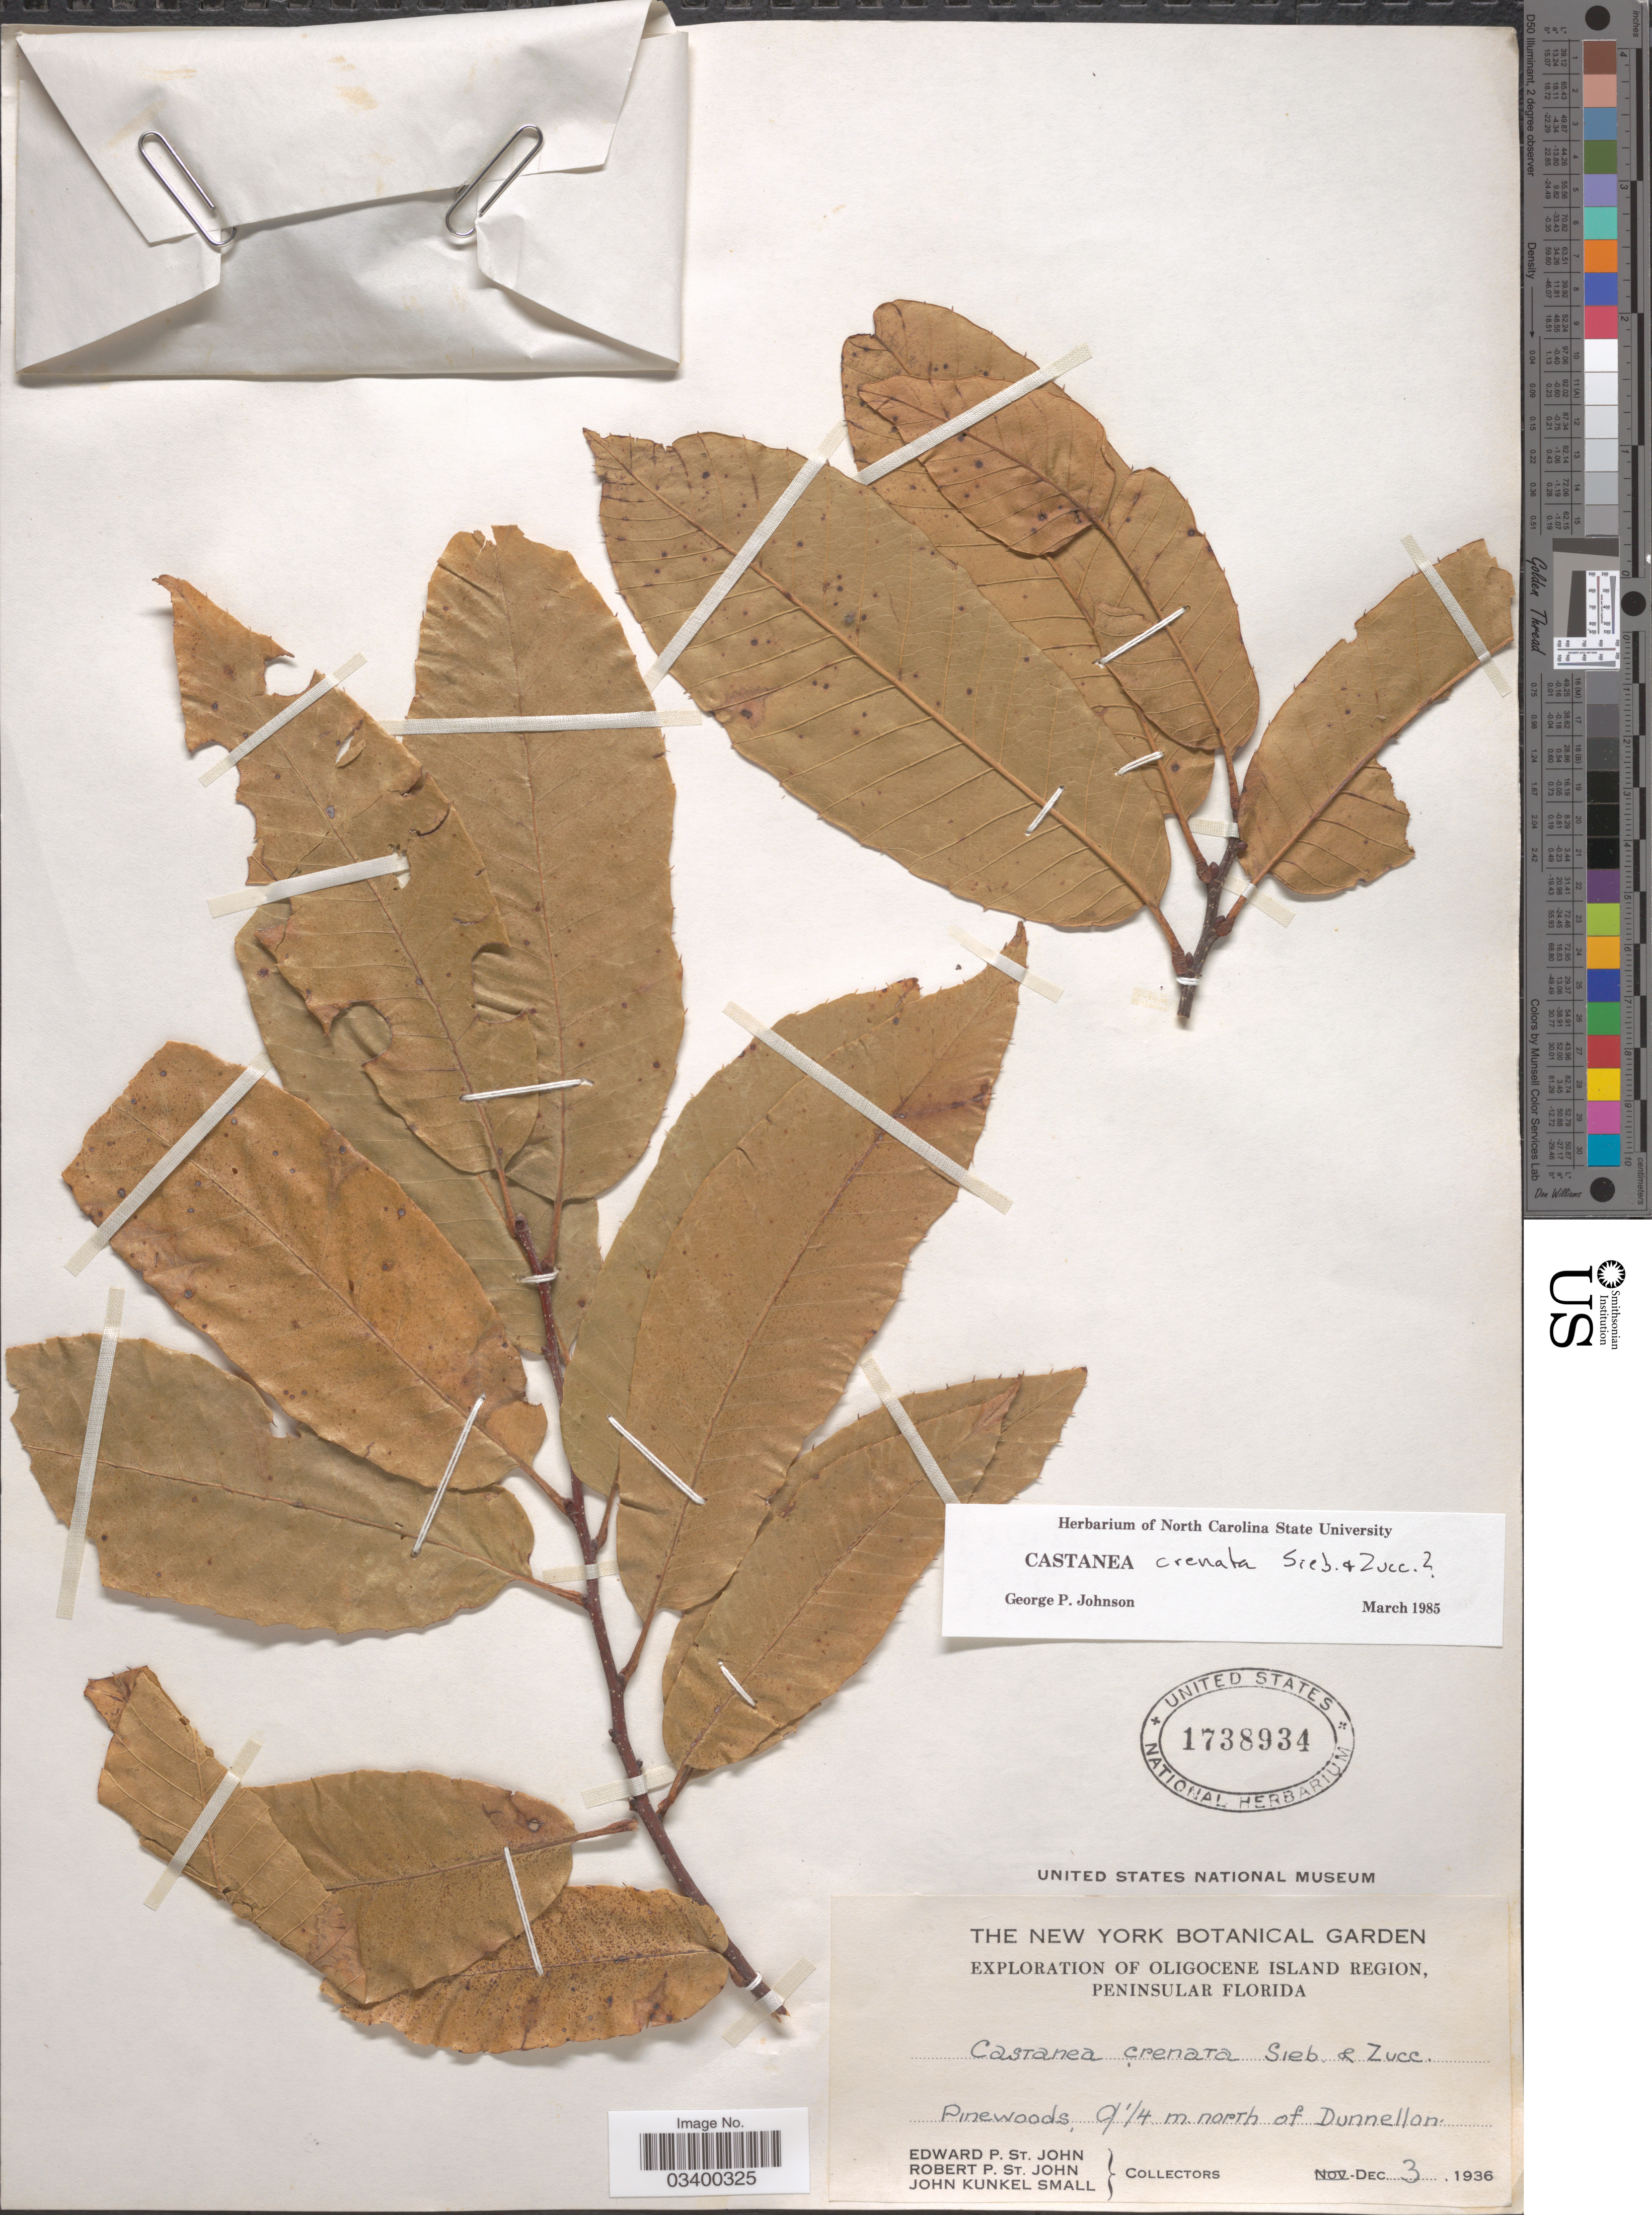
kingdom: Plantae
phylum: Tracheophyta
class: Magnoliopsida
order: Fagales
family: Fagaceae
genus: Castanea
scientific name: Castanea crenata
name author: Siebold & Zucc.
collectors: E. P. St. John, R. P. St. John & J. K. Small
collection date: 1936-12-03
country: United States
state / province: Florida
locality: Oligocene Island Region. Peninsular Florida. Pinewoods, 9¼ m. north of Dunnellon.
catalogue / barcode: US 1738934